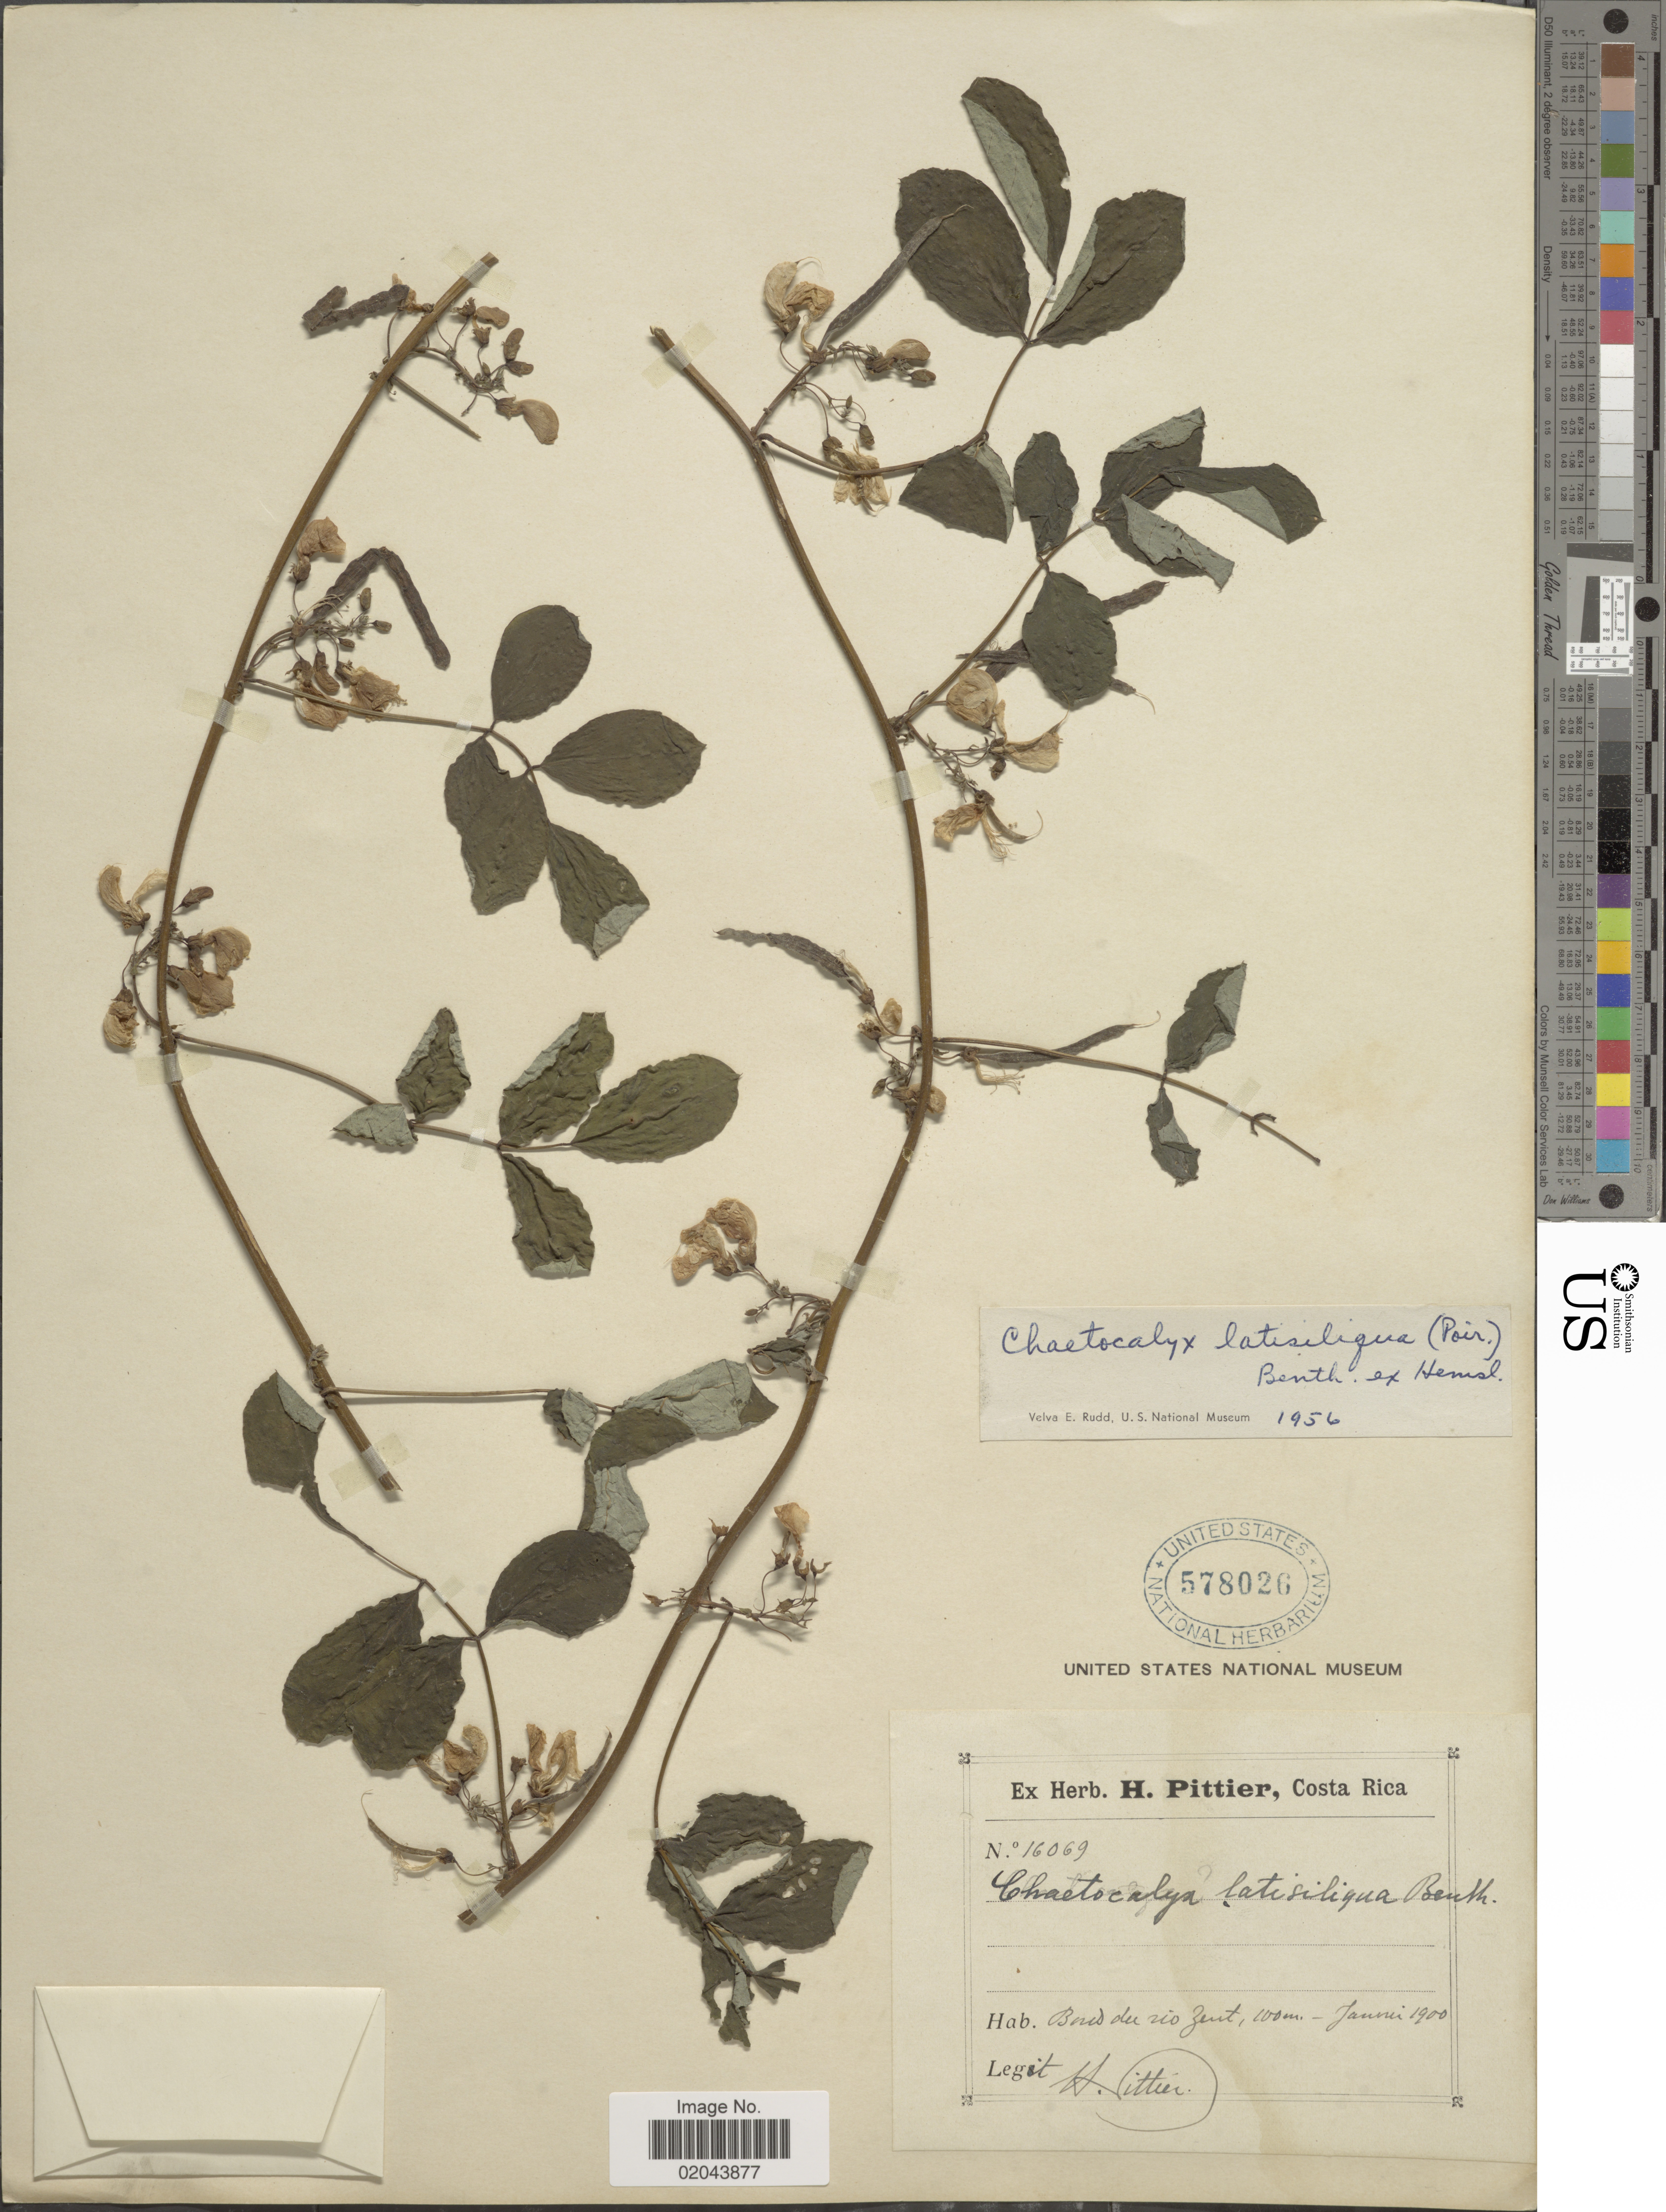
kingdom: Plantae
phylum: Tracheophyta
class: Magnoliopsida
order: Fabales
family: Fabaceae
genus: Chaetocalyx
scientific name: Chaetocalyx latisiliqua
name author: (Poir.) Benth. ex Hemsl.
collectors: H. F. Pittier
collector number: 16069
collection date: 1900-01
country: Costa Rica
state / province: Limón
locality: Bords du Rio Zent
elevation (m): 100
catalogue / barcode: US 578026